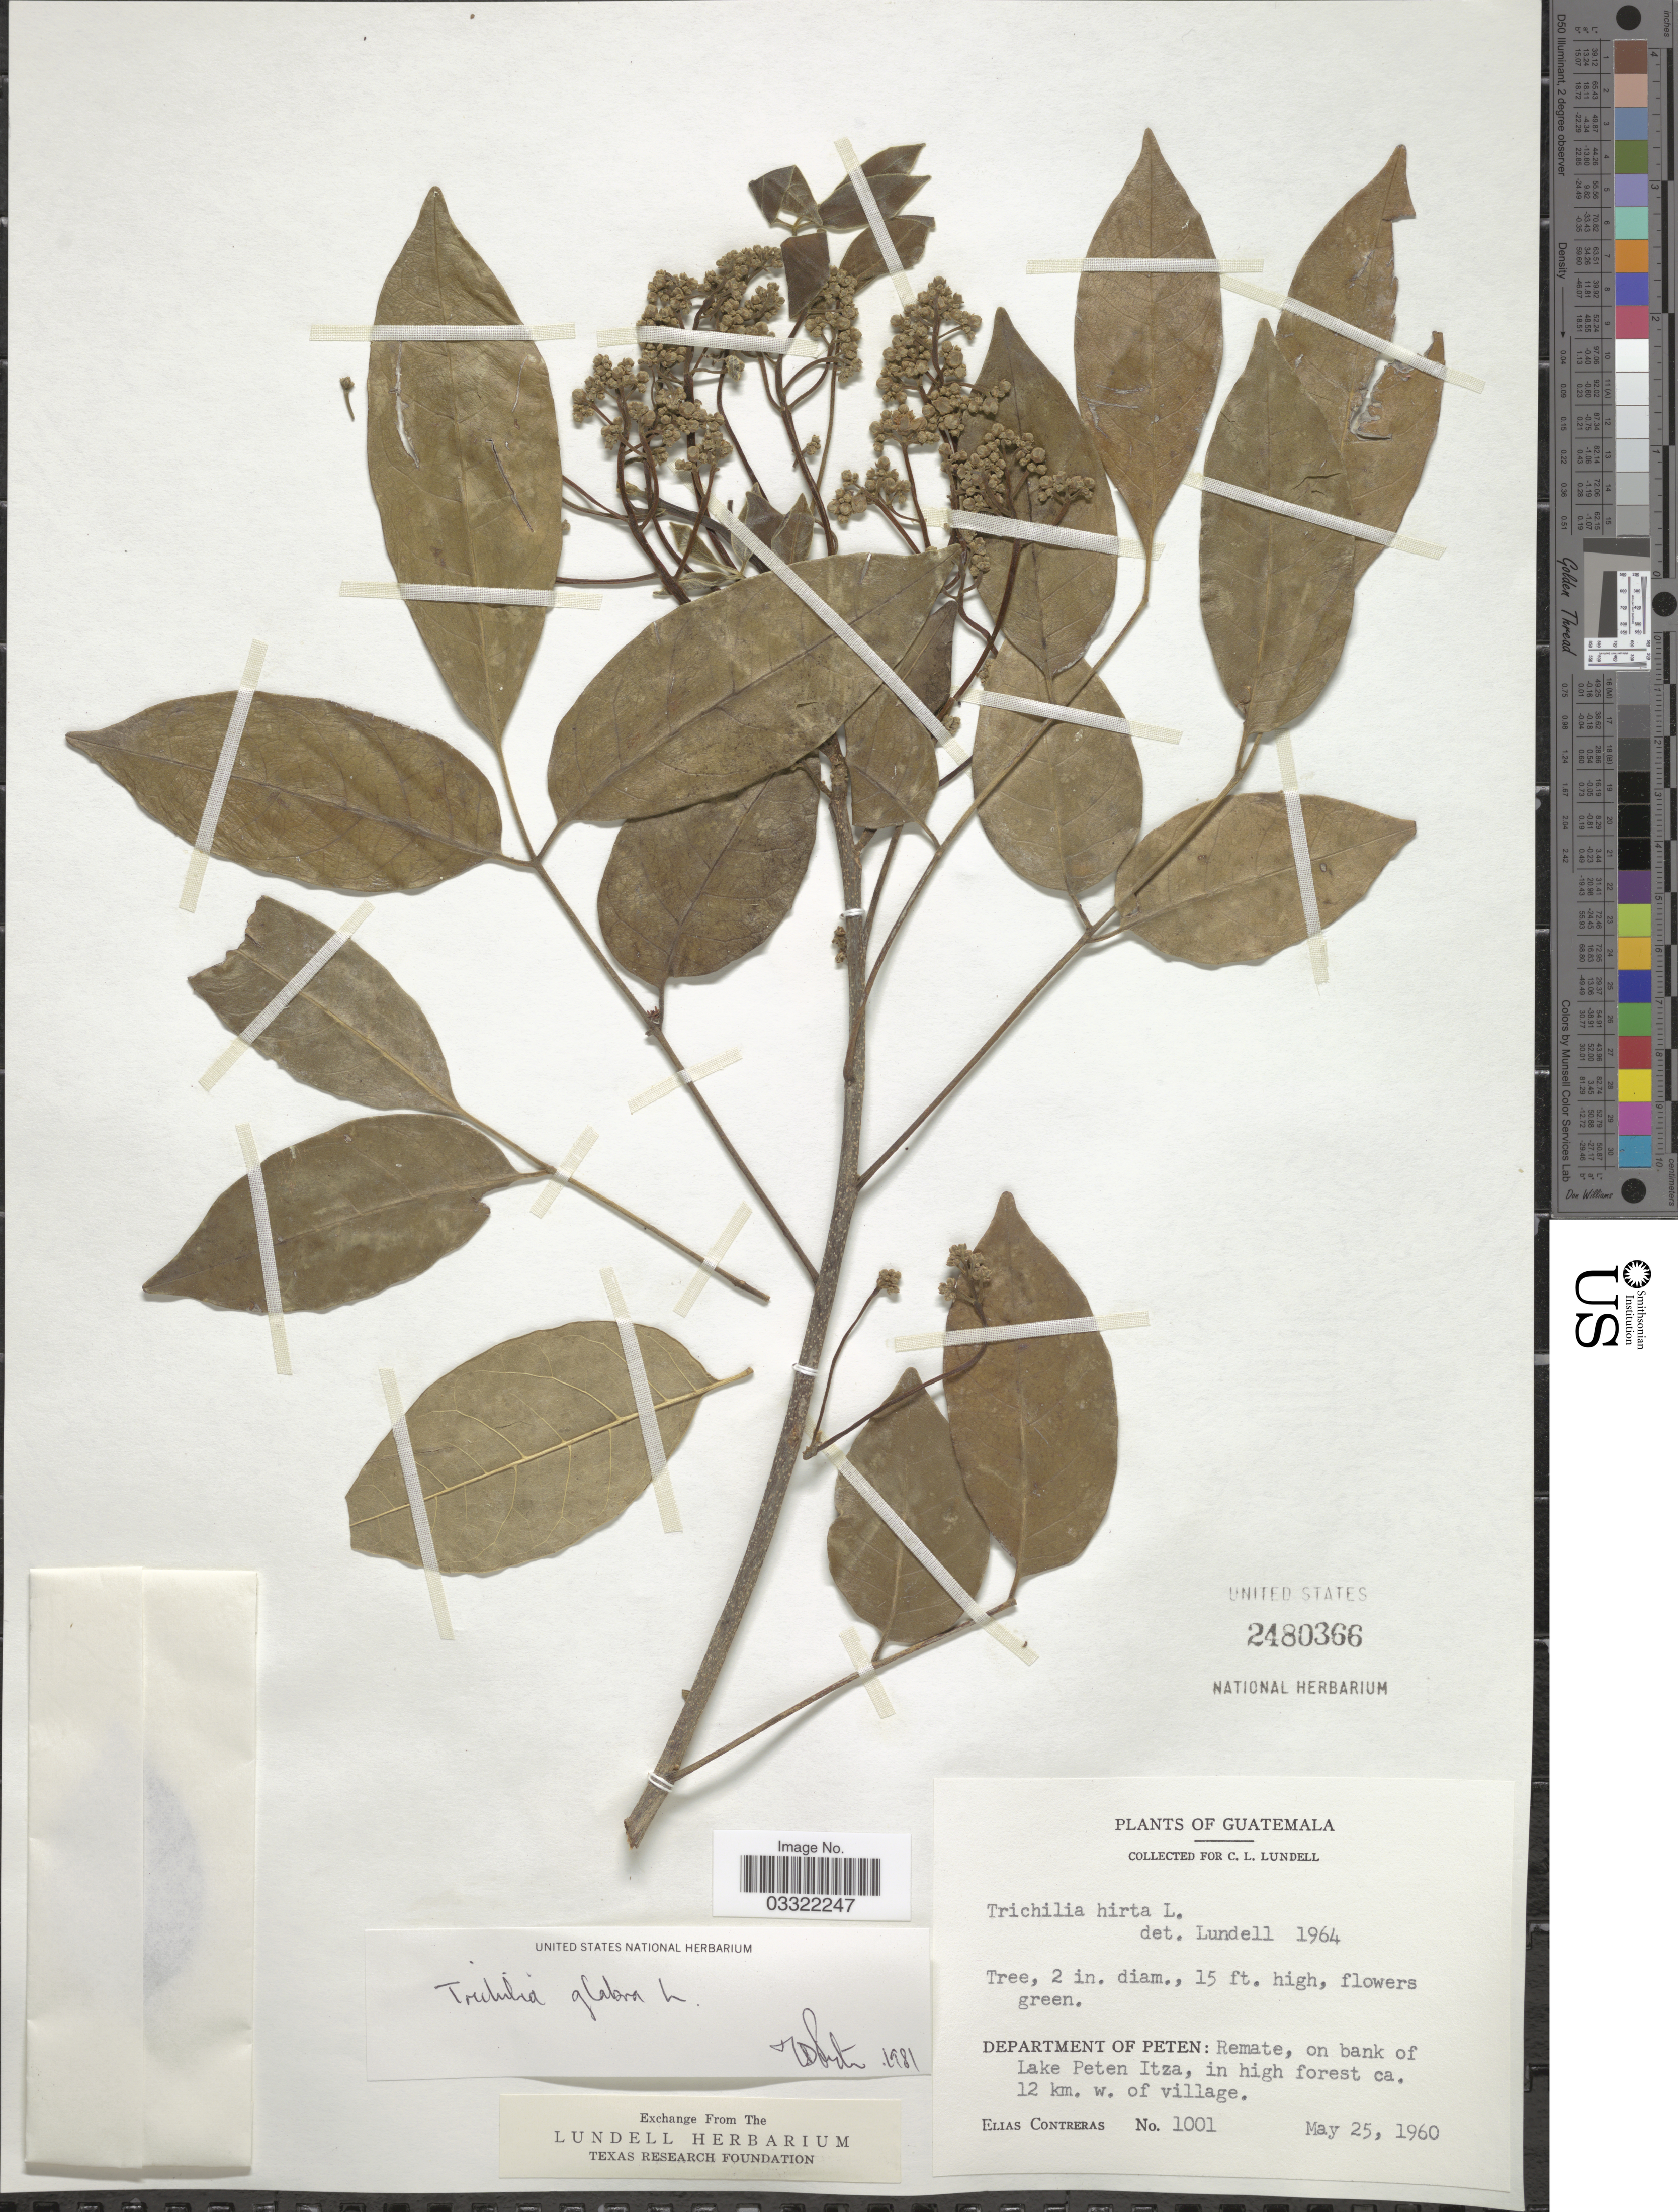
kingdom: Plantae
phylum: Tracheophyta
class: Magnoliopsida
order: Sapindales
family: Meliaceae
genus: Trichilia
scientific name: Trichilia glabra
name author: L.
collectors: E. Contreras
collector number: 1001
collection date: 1960-05-25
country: Guatemala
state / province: El Petén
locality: Departent of Peten: Remate, on bank of Lake Peten Itza, in high forest ca. 12 km. w. of village.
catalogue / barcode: US 2480366